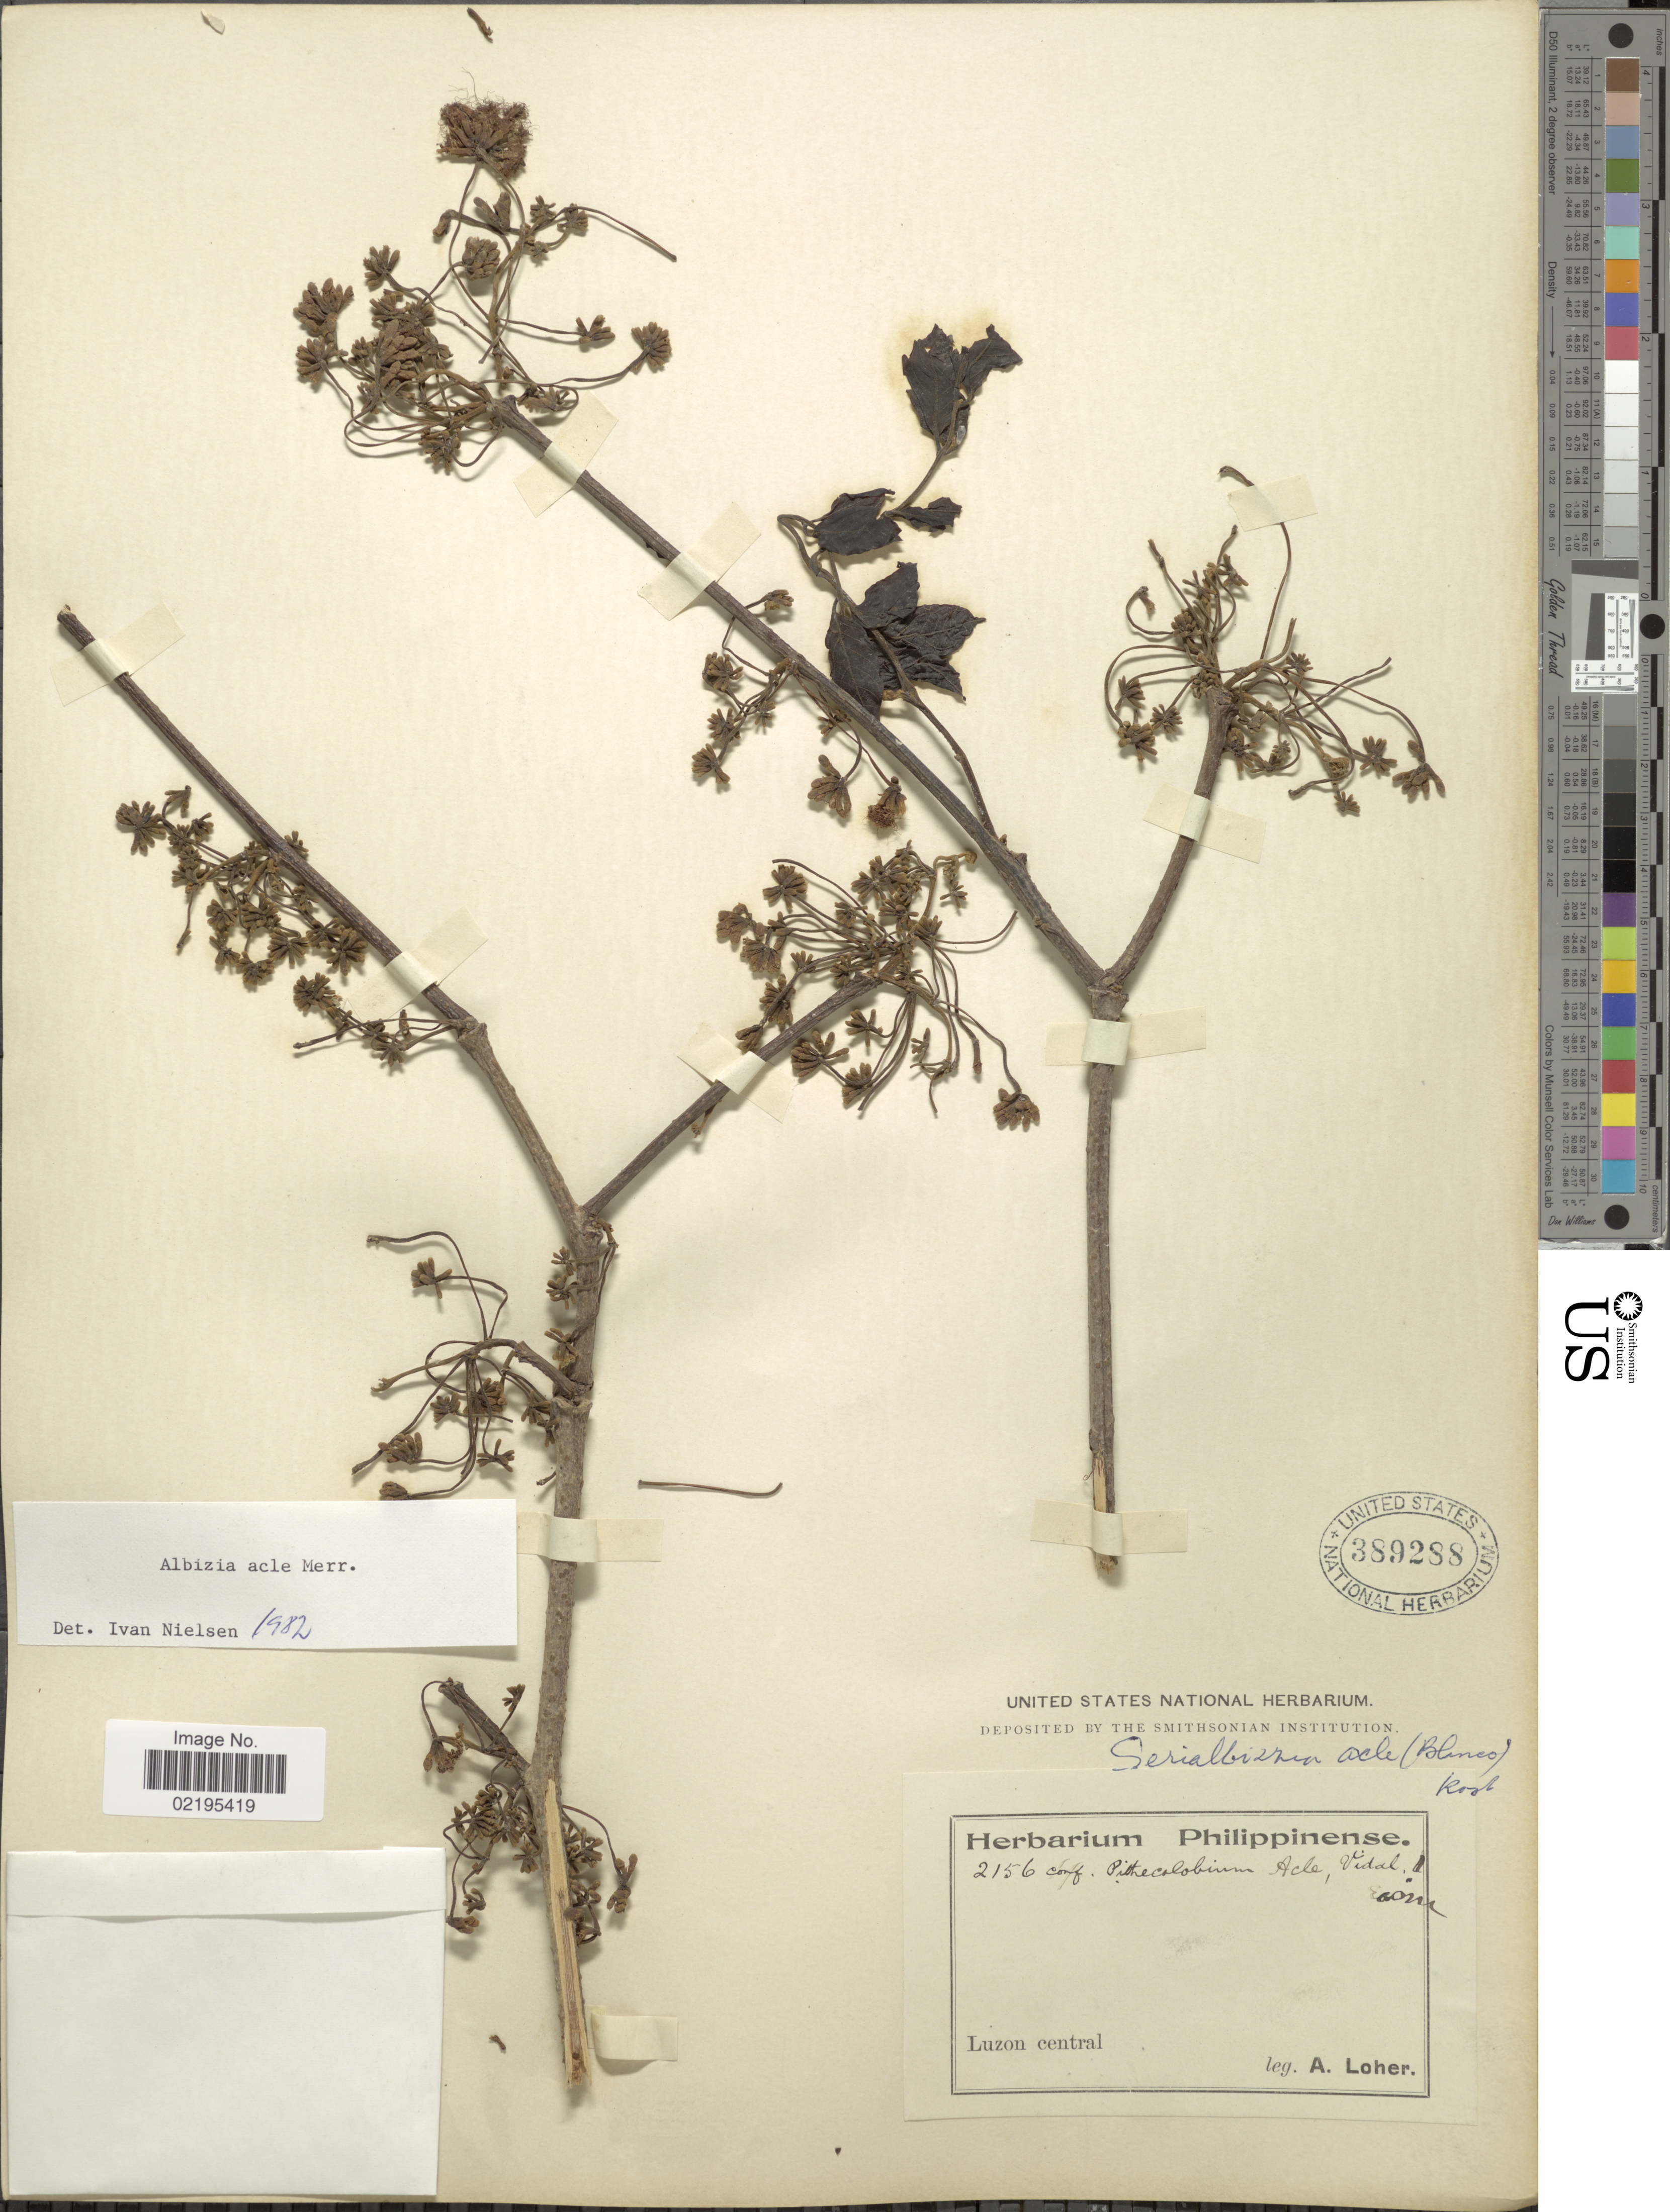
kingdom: Plantae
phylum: Tracheophyta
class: Magnoliopsida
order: Fabales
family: Fabaceae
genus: Albizia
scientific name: Albizia acle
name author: (Blanco) Merr.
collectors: A. Loher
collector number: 2156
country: Philippines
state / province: Central Luzon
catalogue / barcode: US 389288